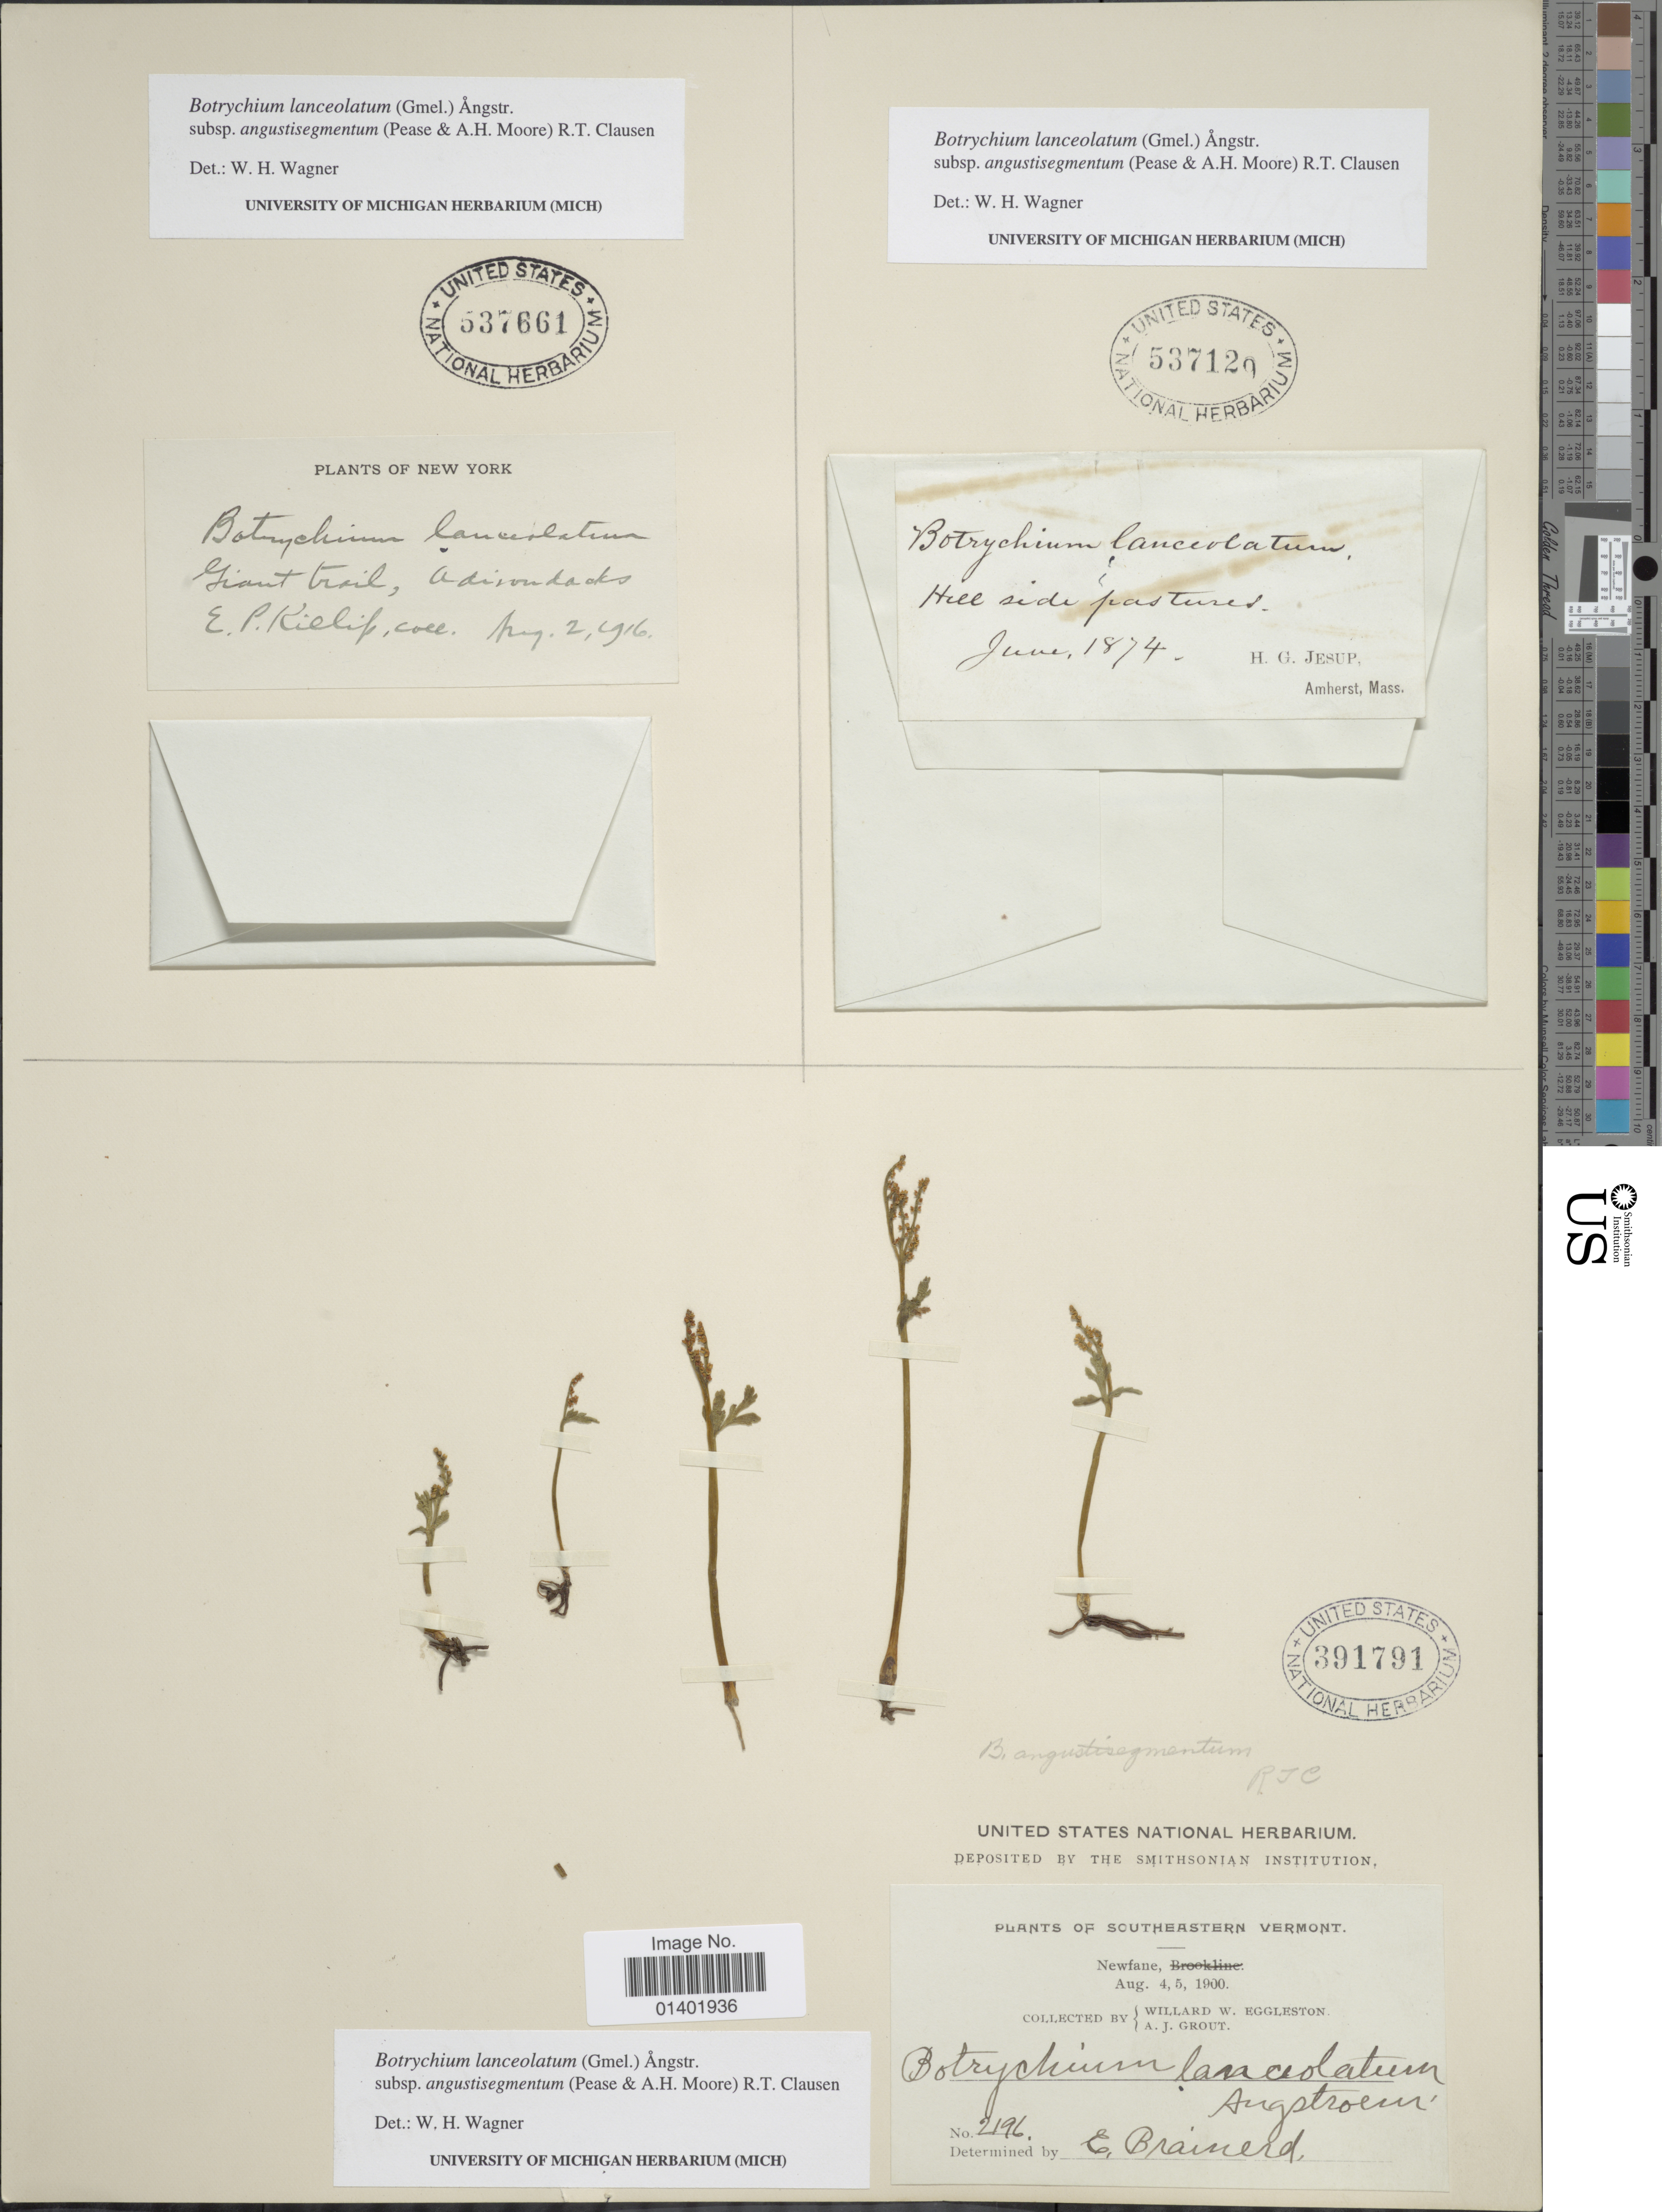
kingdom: Plantae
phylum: Tracheophyta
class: Polypodiopsida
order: Ophioglossales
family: Ophioglossaceae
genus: Botrychium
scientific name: Botrychium lanceolatum subsp. angustisegmentum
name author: (Pease & A.H. Moore) R.T. Clausen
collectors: W. W. Eggleston & A. J. Grout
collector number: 2196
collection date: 1900-08-04/1900-08-05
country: United States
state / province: Vermont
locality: Plants of Southeastern Vermont, Newfane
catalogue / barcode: US 391791